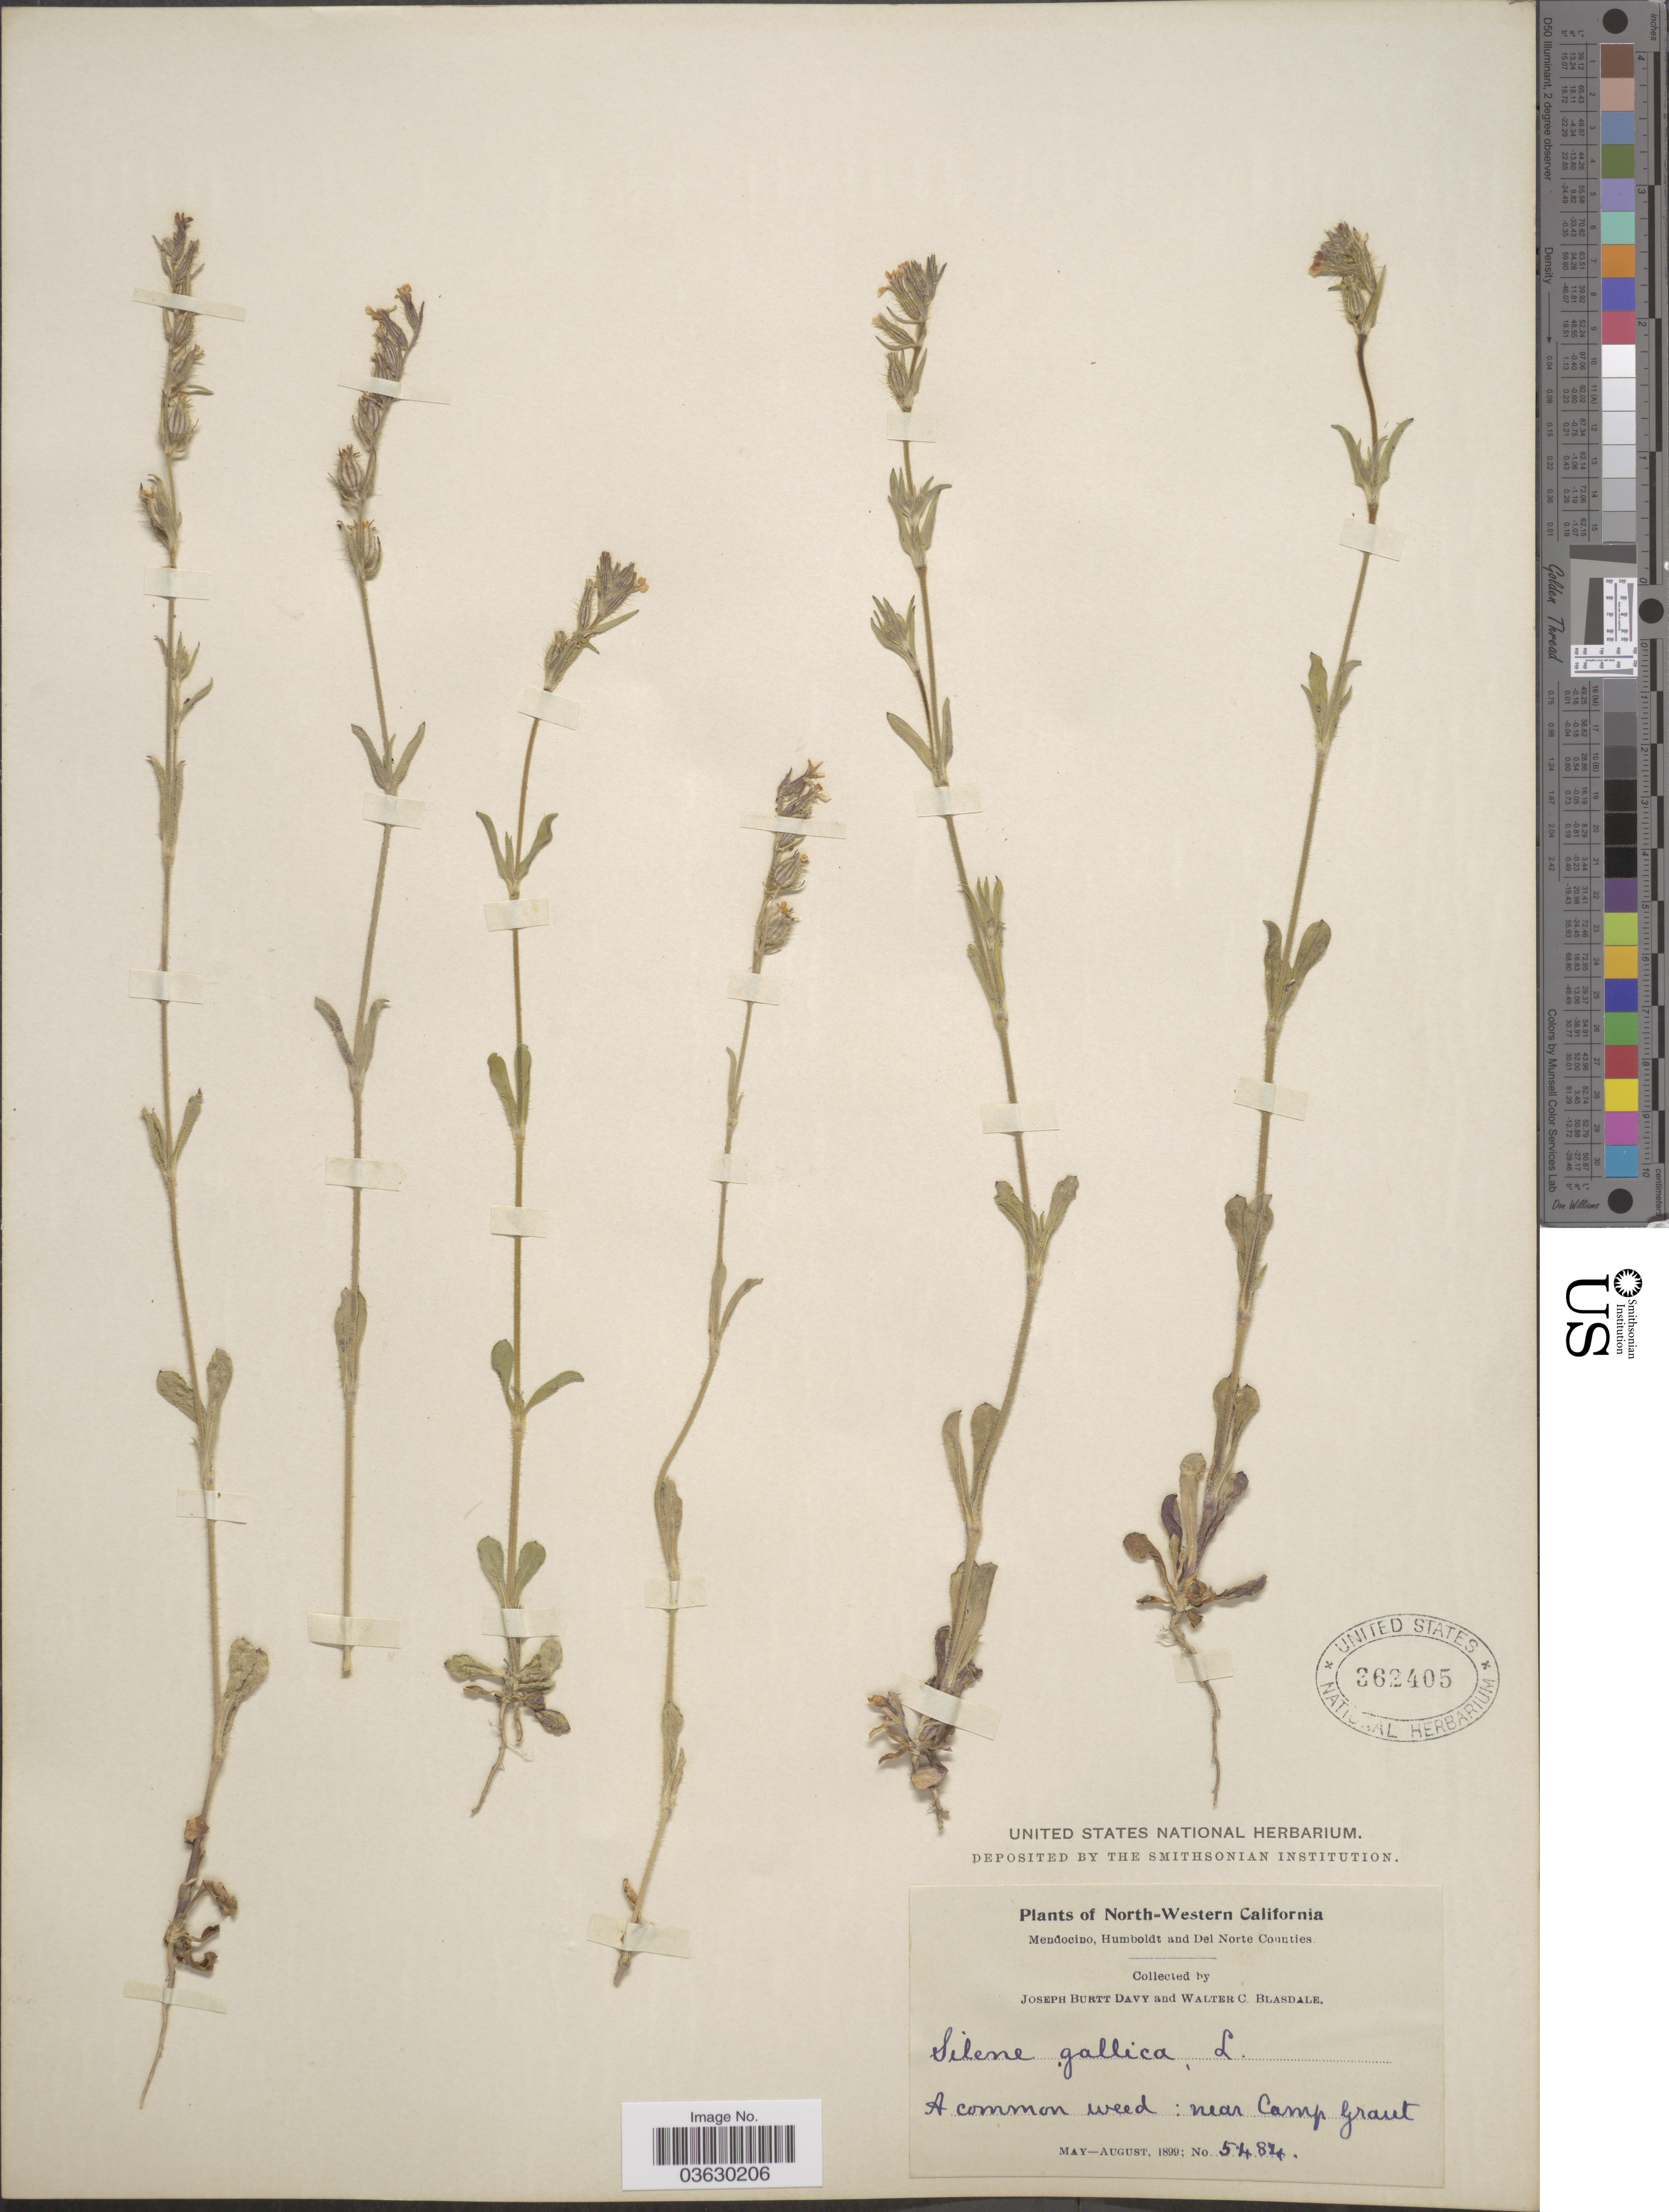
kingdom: Plantae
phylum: Tracheophyta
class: Magnoliopsida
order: Caryophyllales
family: Caryophyllaceae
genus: Silene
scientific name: Silene gallica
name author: L.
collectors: J. Burtt Davy & W. Blasdale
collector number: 5484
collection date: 1899-05/1899-08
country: United States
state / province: California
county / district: Mendocino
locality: North-Western California. Mendocino, Humboldt and Del Norte Counties. Near Camp Graut.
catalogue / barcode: US 362405